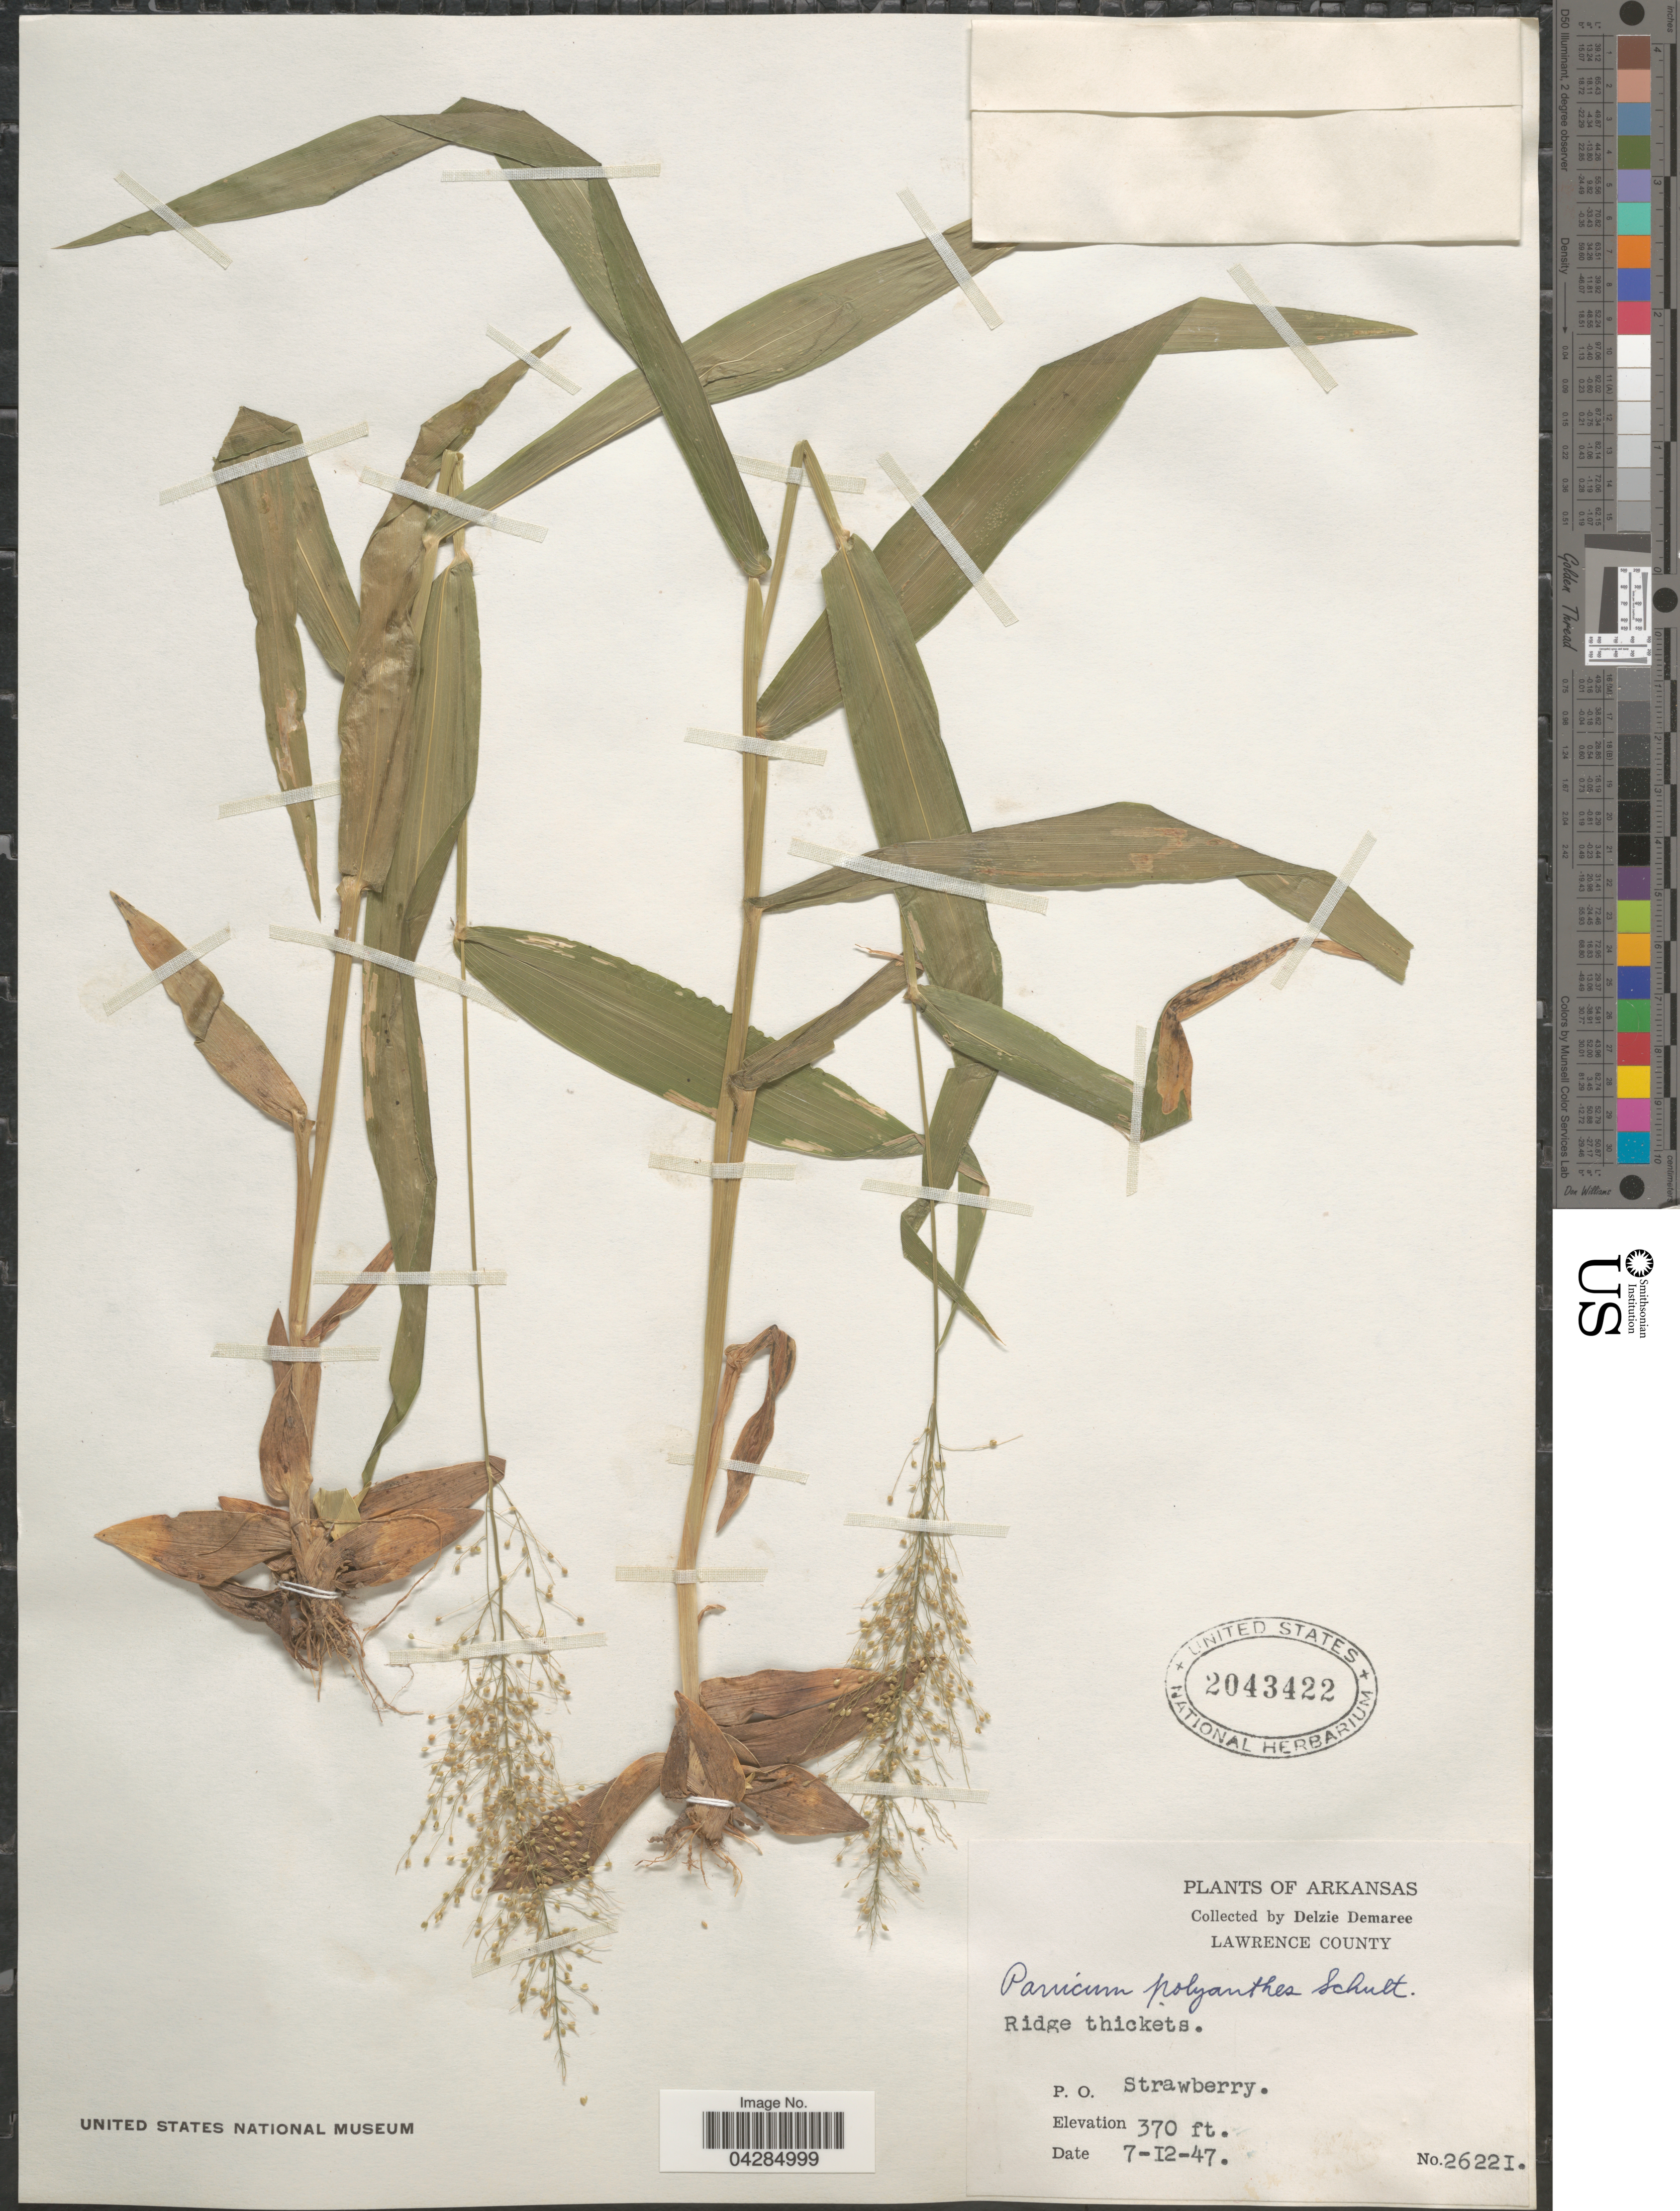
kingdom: Plantae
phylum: Tracheophyta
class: Liliopsida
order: Poales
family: Poaceae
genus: Dichanthelium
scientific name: Dichanthelium portoricense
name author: (Desv. ex Ham.) B.F. Hansen & Wunderlin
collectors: D. Demaree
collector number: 26221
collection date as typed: Transcribed d/m/y: 12/7/47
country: United States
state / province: Arkansas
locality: Lawrence County. Ridge thickets. P. O. Strawberry.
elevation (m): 113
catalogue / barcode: US 2043422